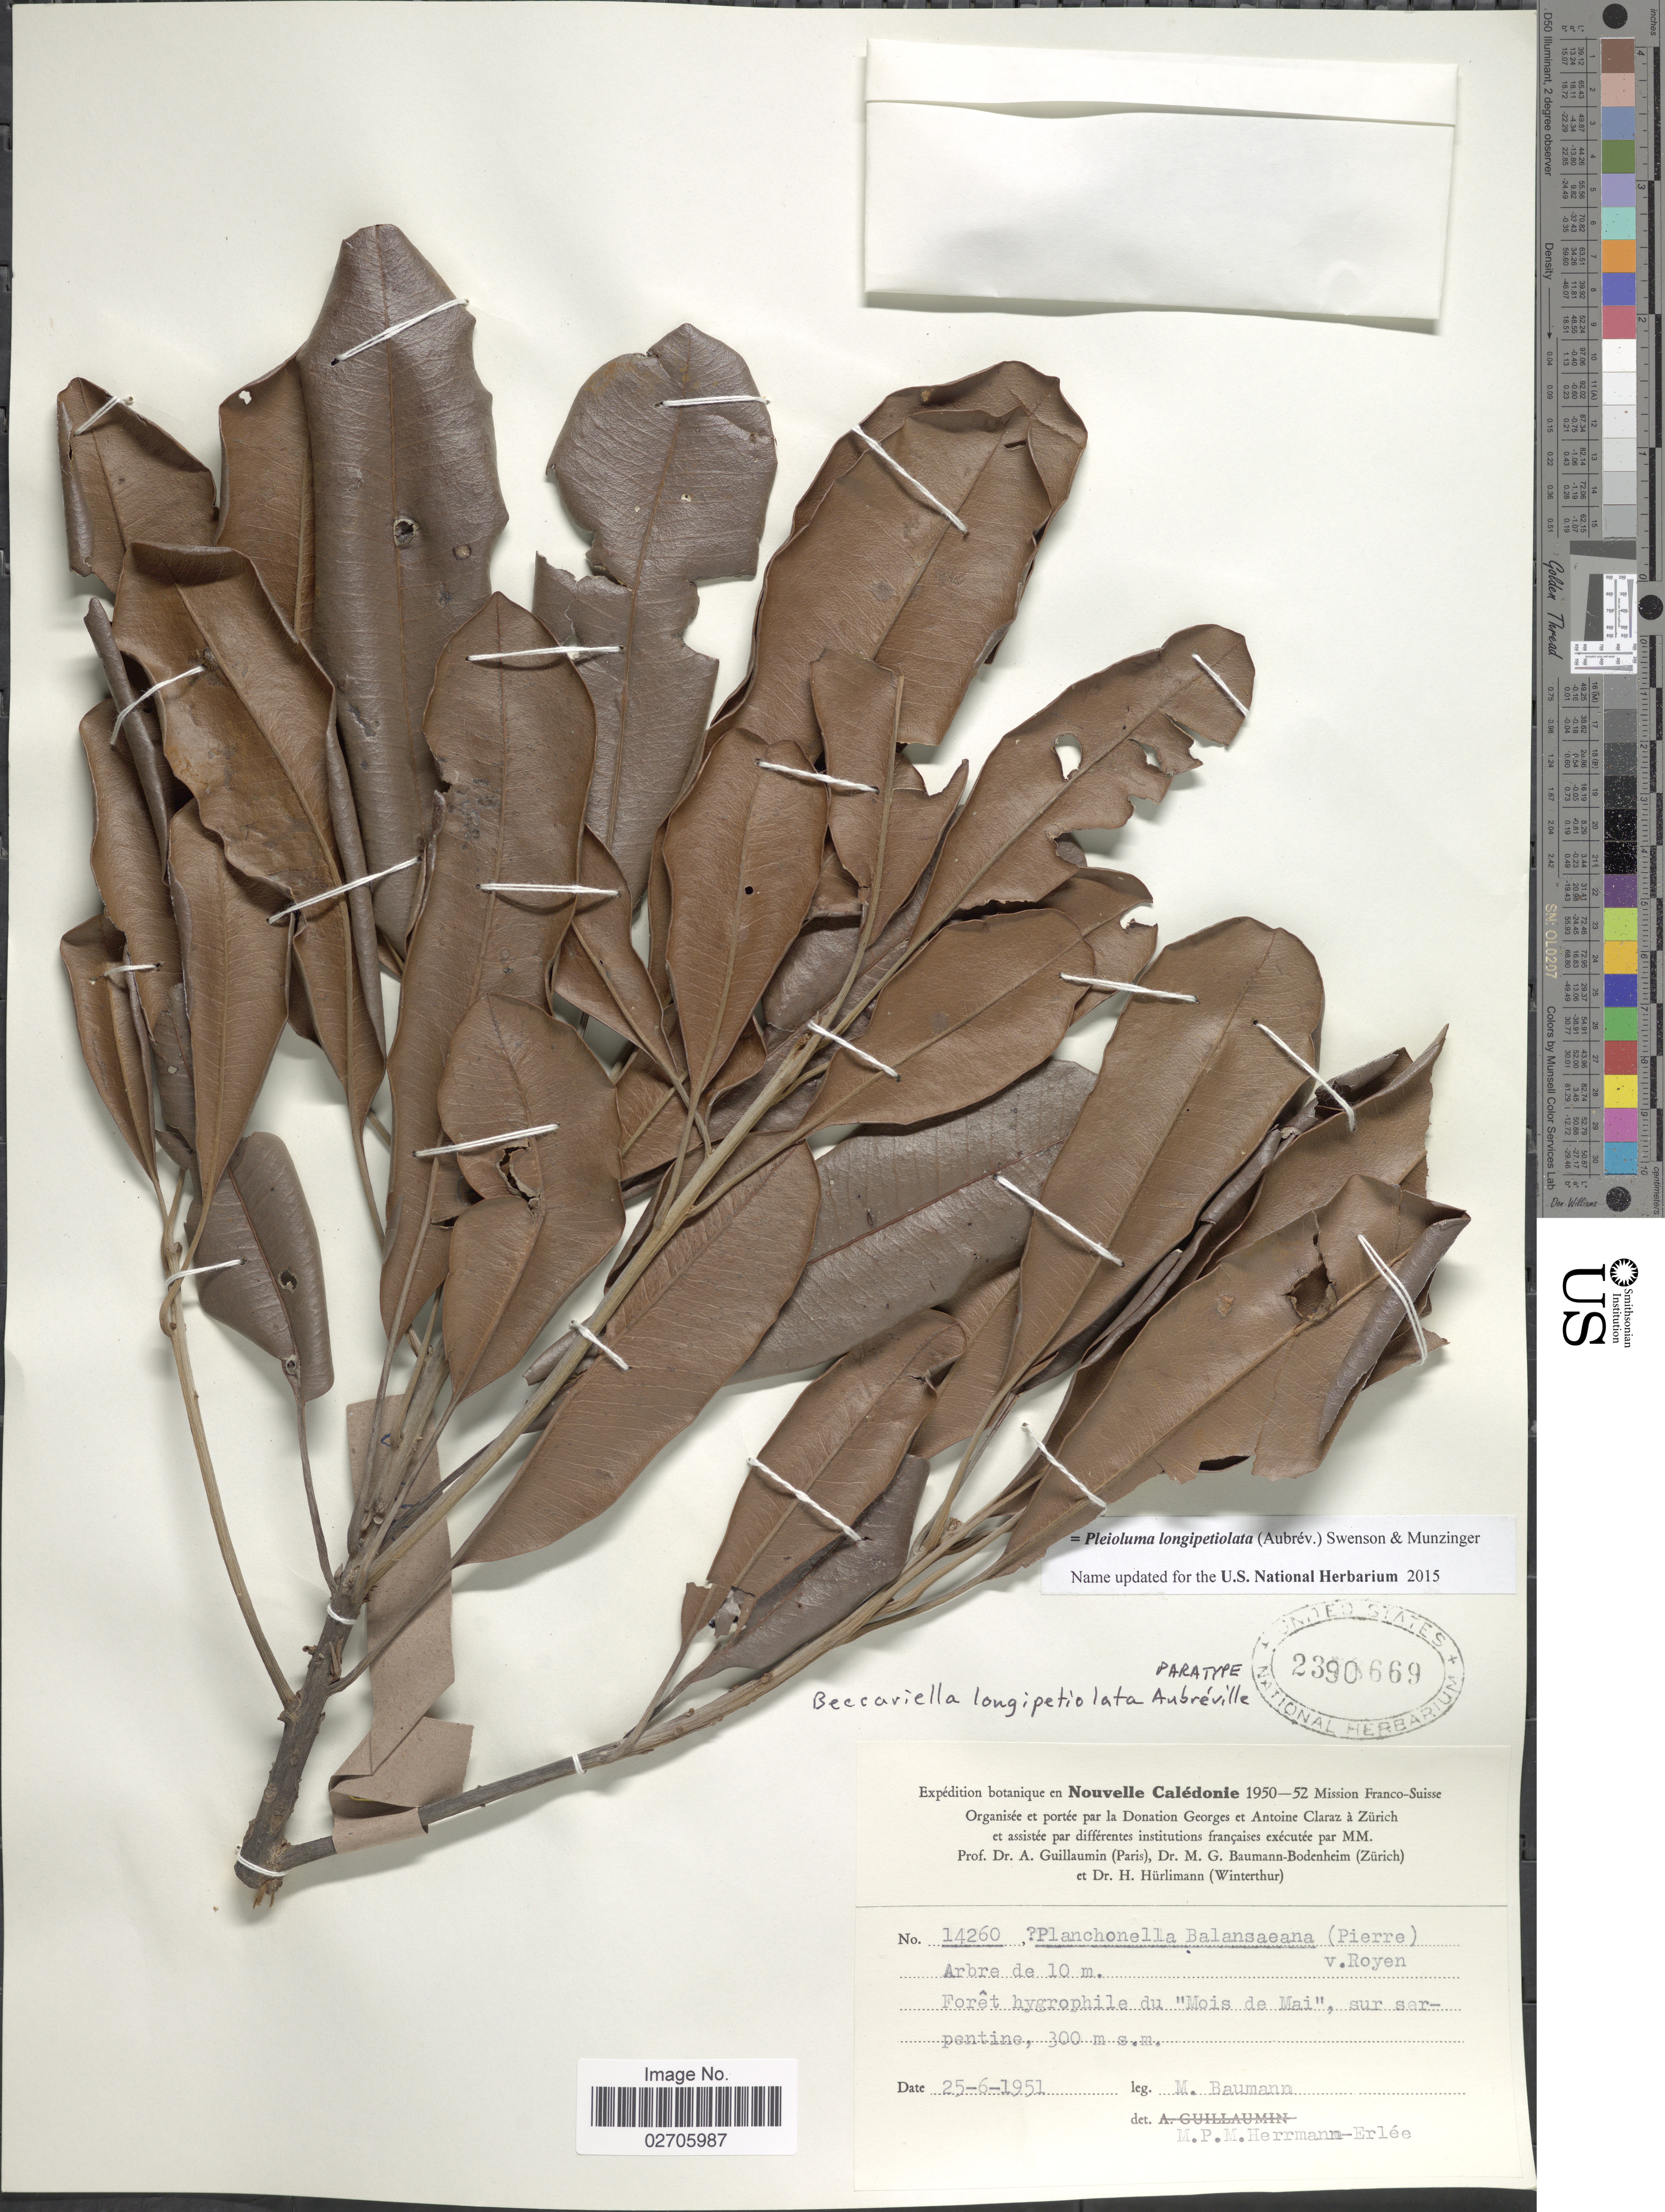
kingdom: Plantae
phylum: Tracheophyta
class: Magnoliopsida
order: Ericales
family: Sapotaceae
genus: Pleioluma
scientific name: Pleioluma longipetiolata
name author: (Aubrév.) Swenson & Munzinger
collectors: M. G. Baumann-Bodenheim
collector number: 14260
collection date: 1951-06-25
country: New Caledonia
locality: Forêt hygrophile du "Mois de Mai", sur serpentine.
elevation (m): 300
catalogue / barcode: US 2390669